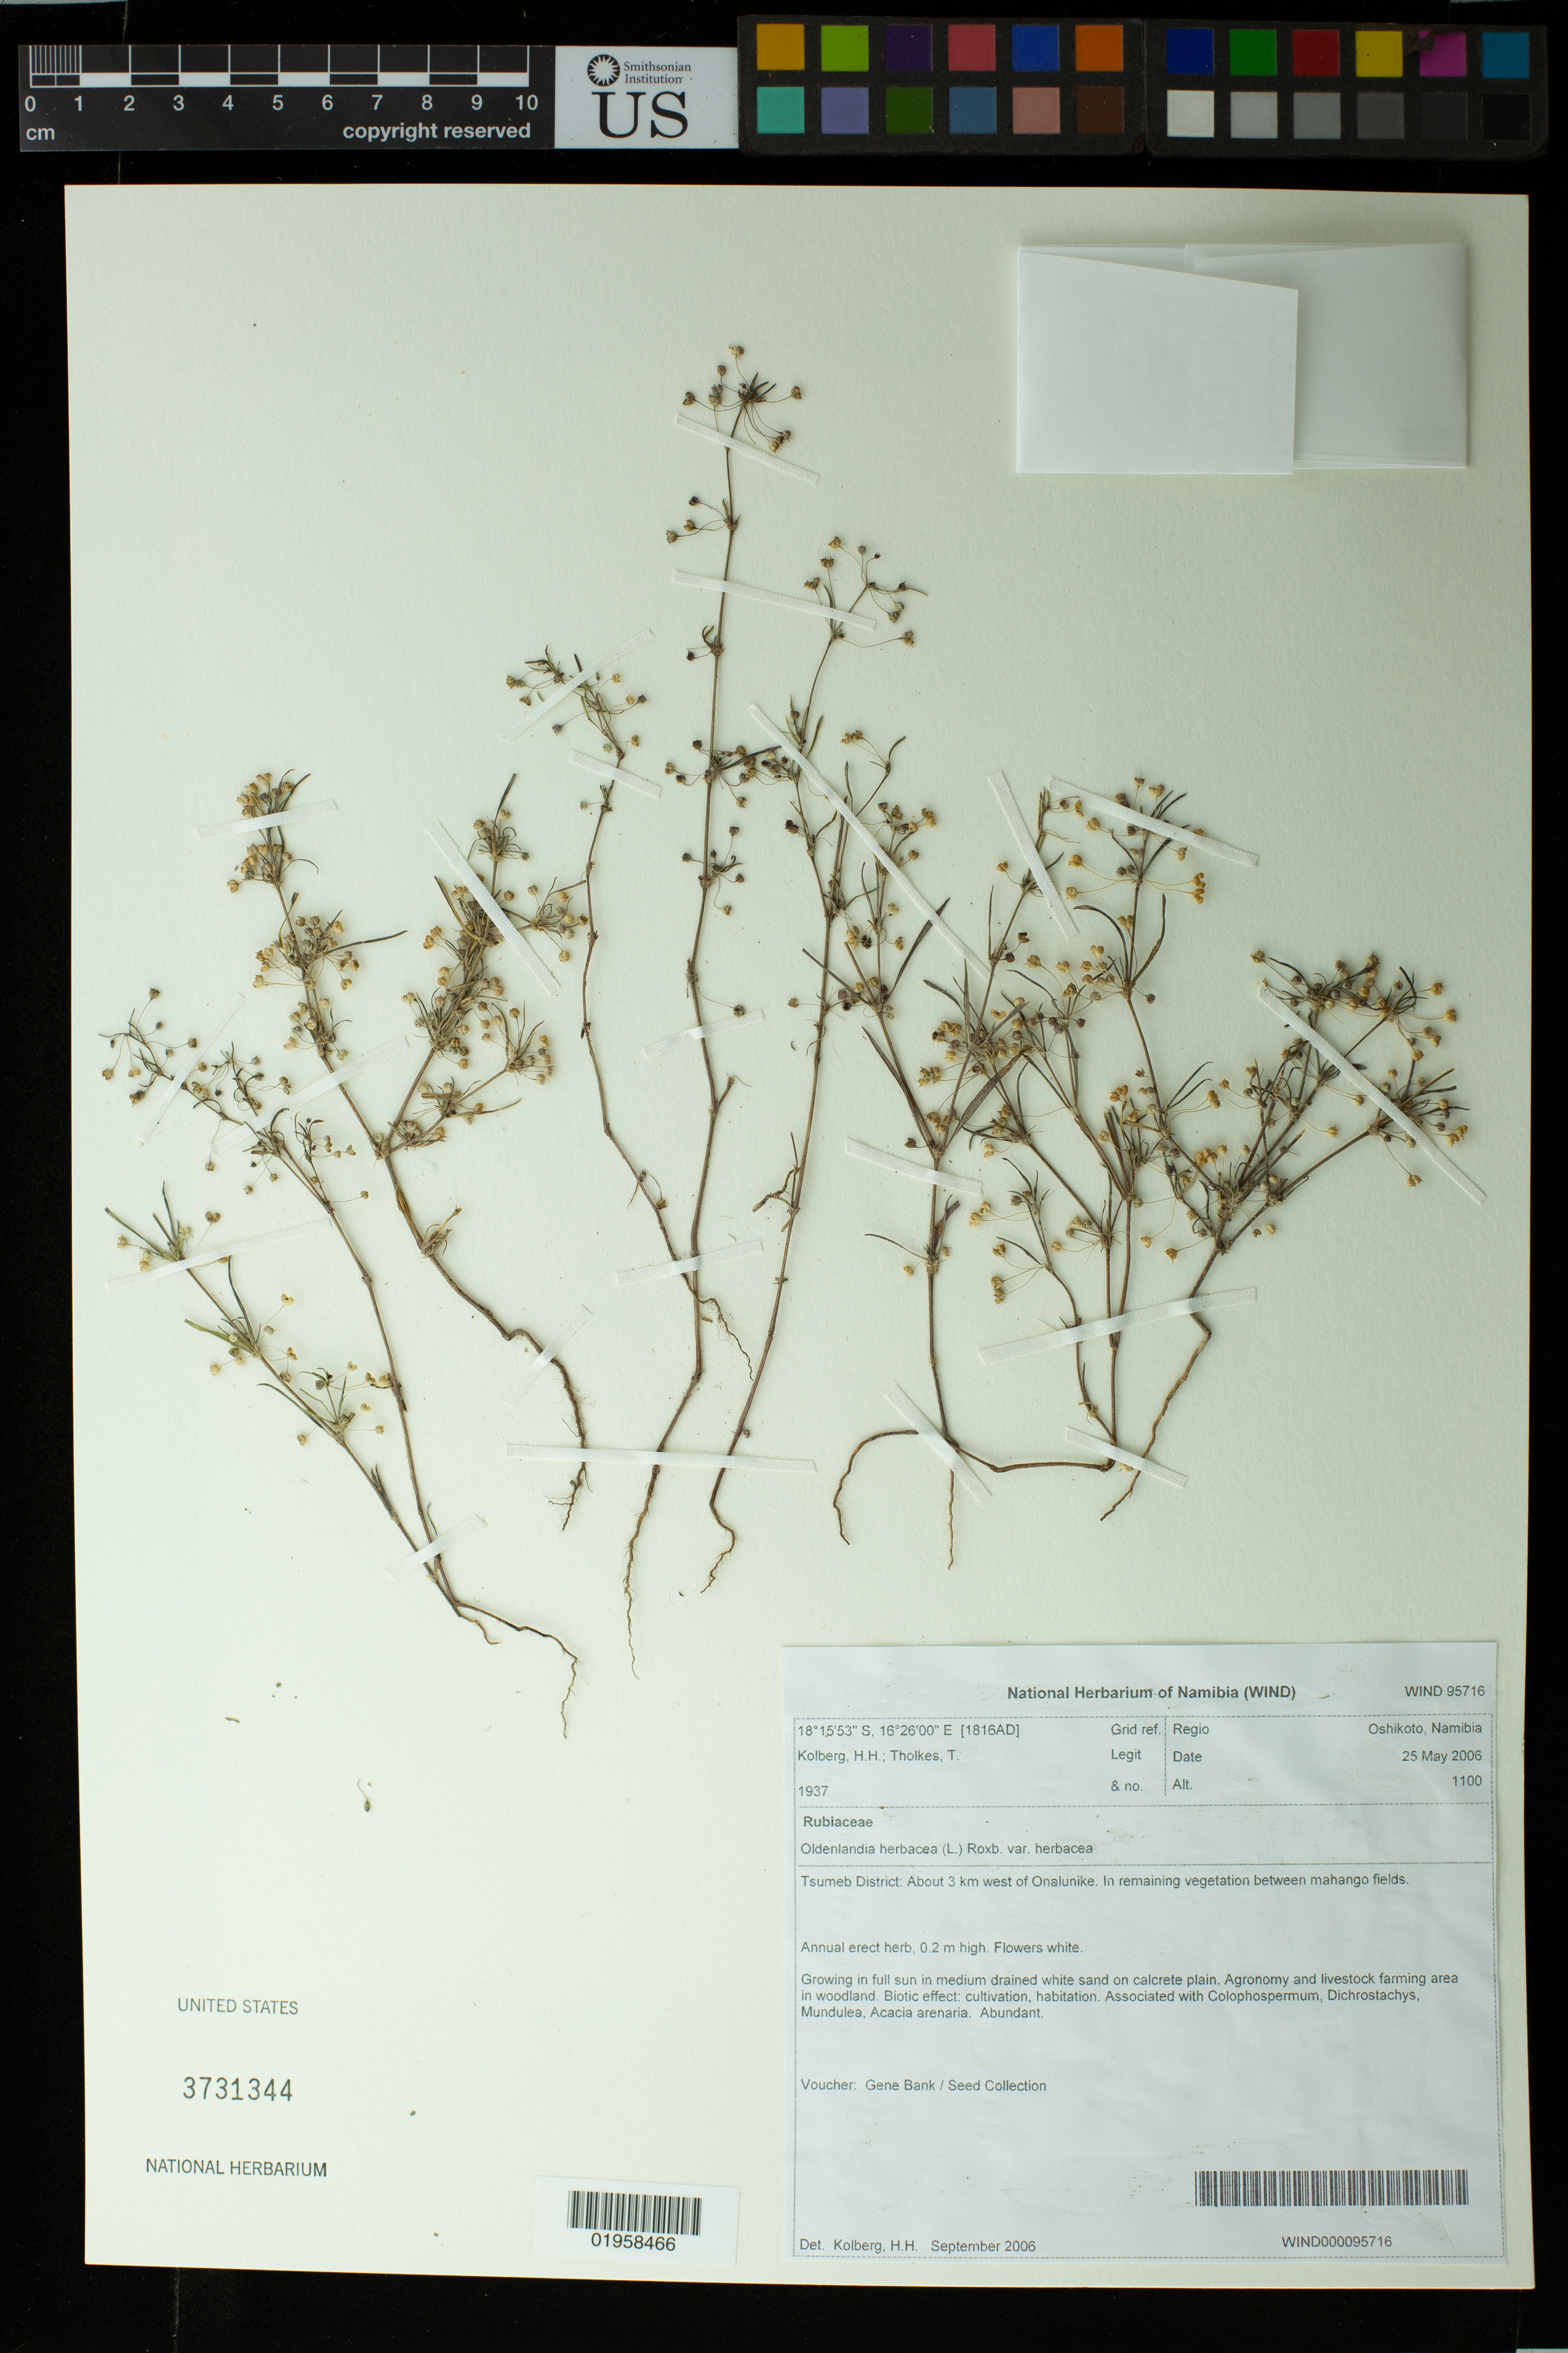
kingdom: Plantae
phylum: Tracheophyta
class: Magnoliopsida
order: Gentianales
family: Rubiaceae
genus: Oldenlandia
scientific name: Oldenlandia herbacea var. herbacea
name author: (L.) Roxb.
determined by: Kolberg, H. H.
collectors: H. H. Kolberg & T. Tholkes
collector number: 1937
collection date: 2006-05-25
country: Namibia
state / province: Oshikoto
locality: Tsumeb District. About 3 km W of Onalunike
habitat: Growing in full sun in medium drained white sand on calcrete plain. Agonomy and livestock farming area in woodland. In remaining vegetation between mahango fields. Associated with Colophospermum, Dichrostachys, Mundulea, Acacia arenaria. Abundant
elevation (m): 1100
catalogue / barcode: US 3731344